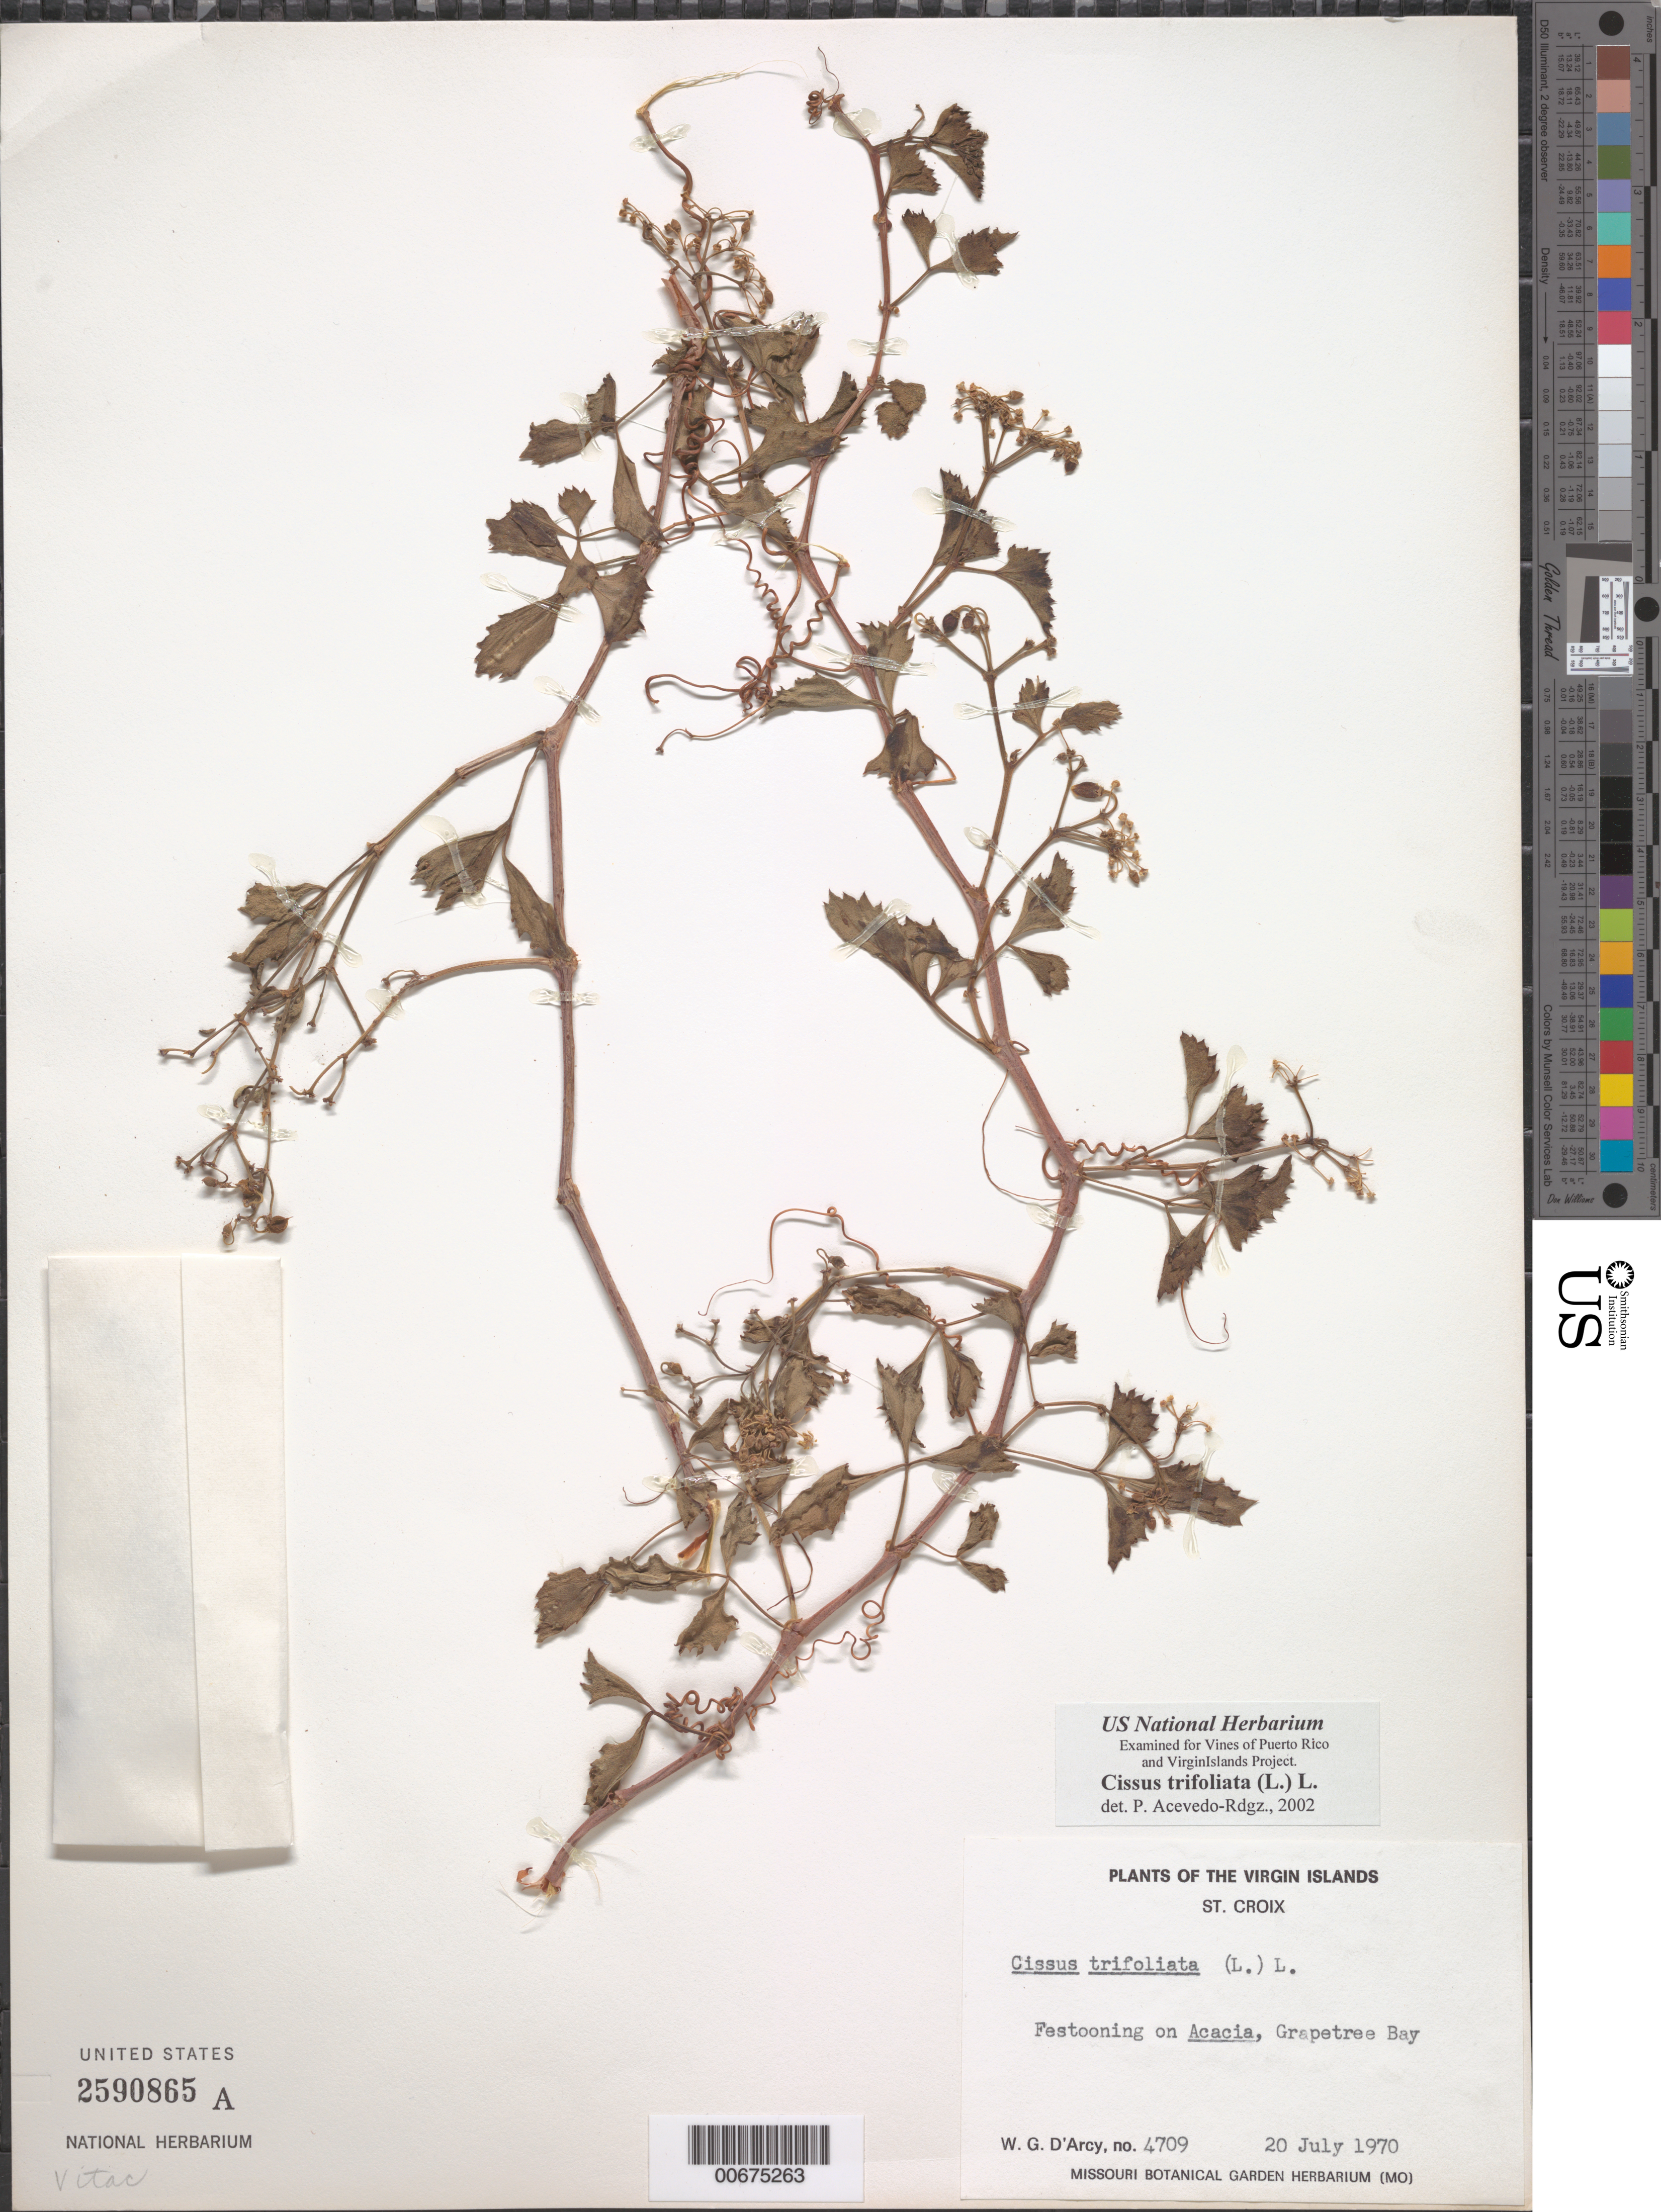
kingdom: Plantae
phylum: Tracheophyta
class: Magnoliopsida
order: Vitales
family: Vitaceae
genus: Cissus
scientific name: Cissus trifoliata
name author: (L.) L.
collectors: W. G. D'Arcy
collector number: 4709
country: U.S. Virgin Islands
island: St. Croix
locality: St. Croix; Grapetrea Bay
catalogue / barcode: US 2590865A